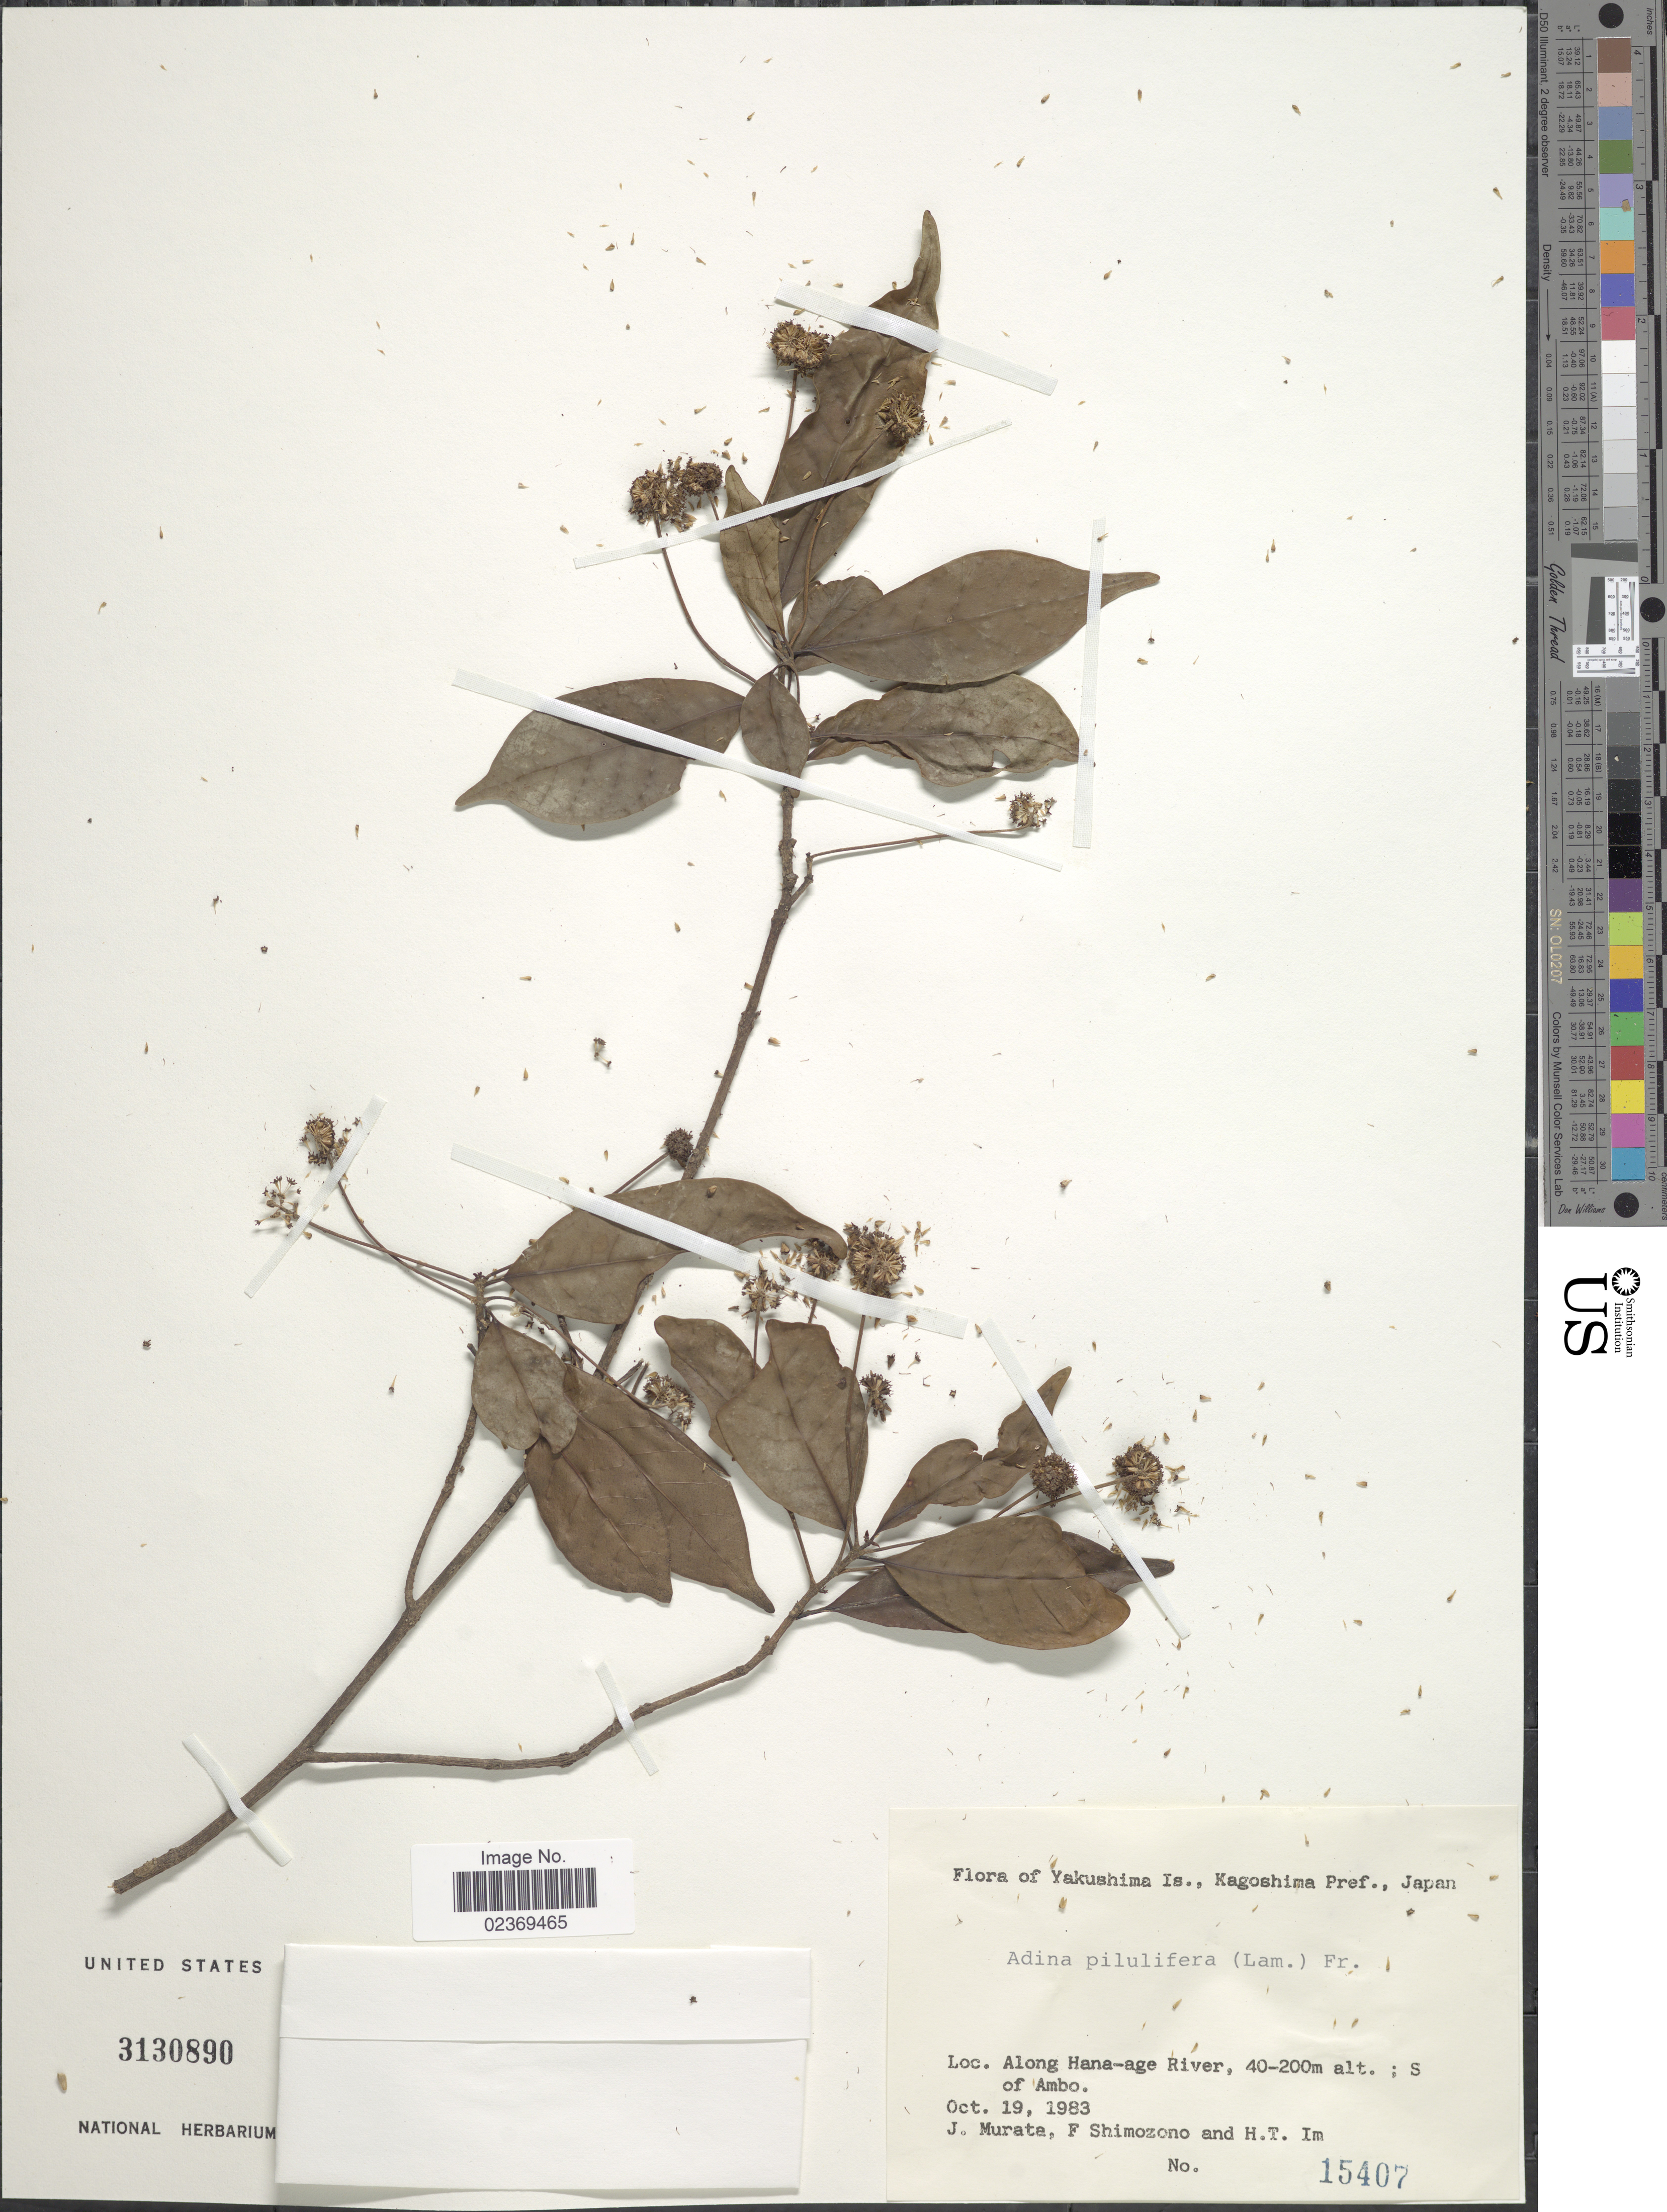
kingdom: Plantae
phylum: Tracheophyta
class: Magnoliopsida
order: Gentianales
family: Rubiaceae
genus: Adina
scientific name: Adina pilulifera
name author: (Lam.) Franch. & Drake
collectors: J. Murata, F. Shimozono & H. Im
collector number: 15407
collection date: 1983-10-19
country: Japan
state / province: Kagosima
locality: Yakushima Is., Kagoshima Pref., along Hana-age River, S of Ambo.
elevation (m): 40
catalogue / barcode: US 3130890